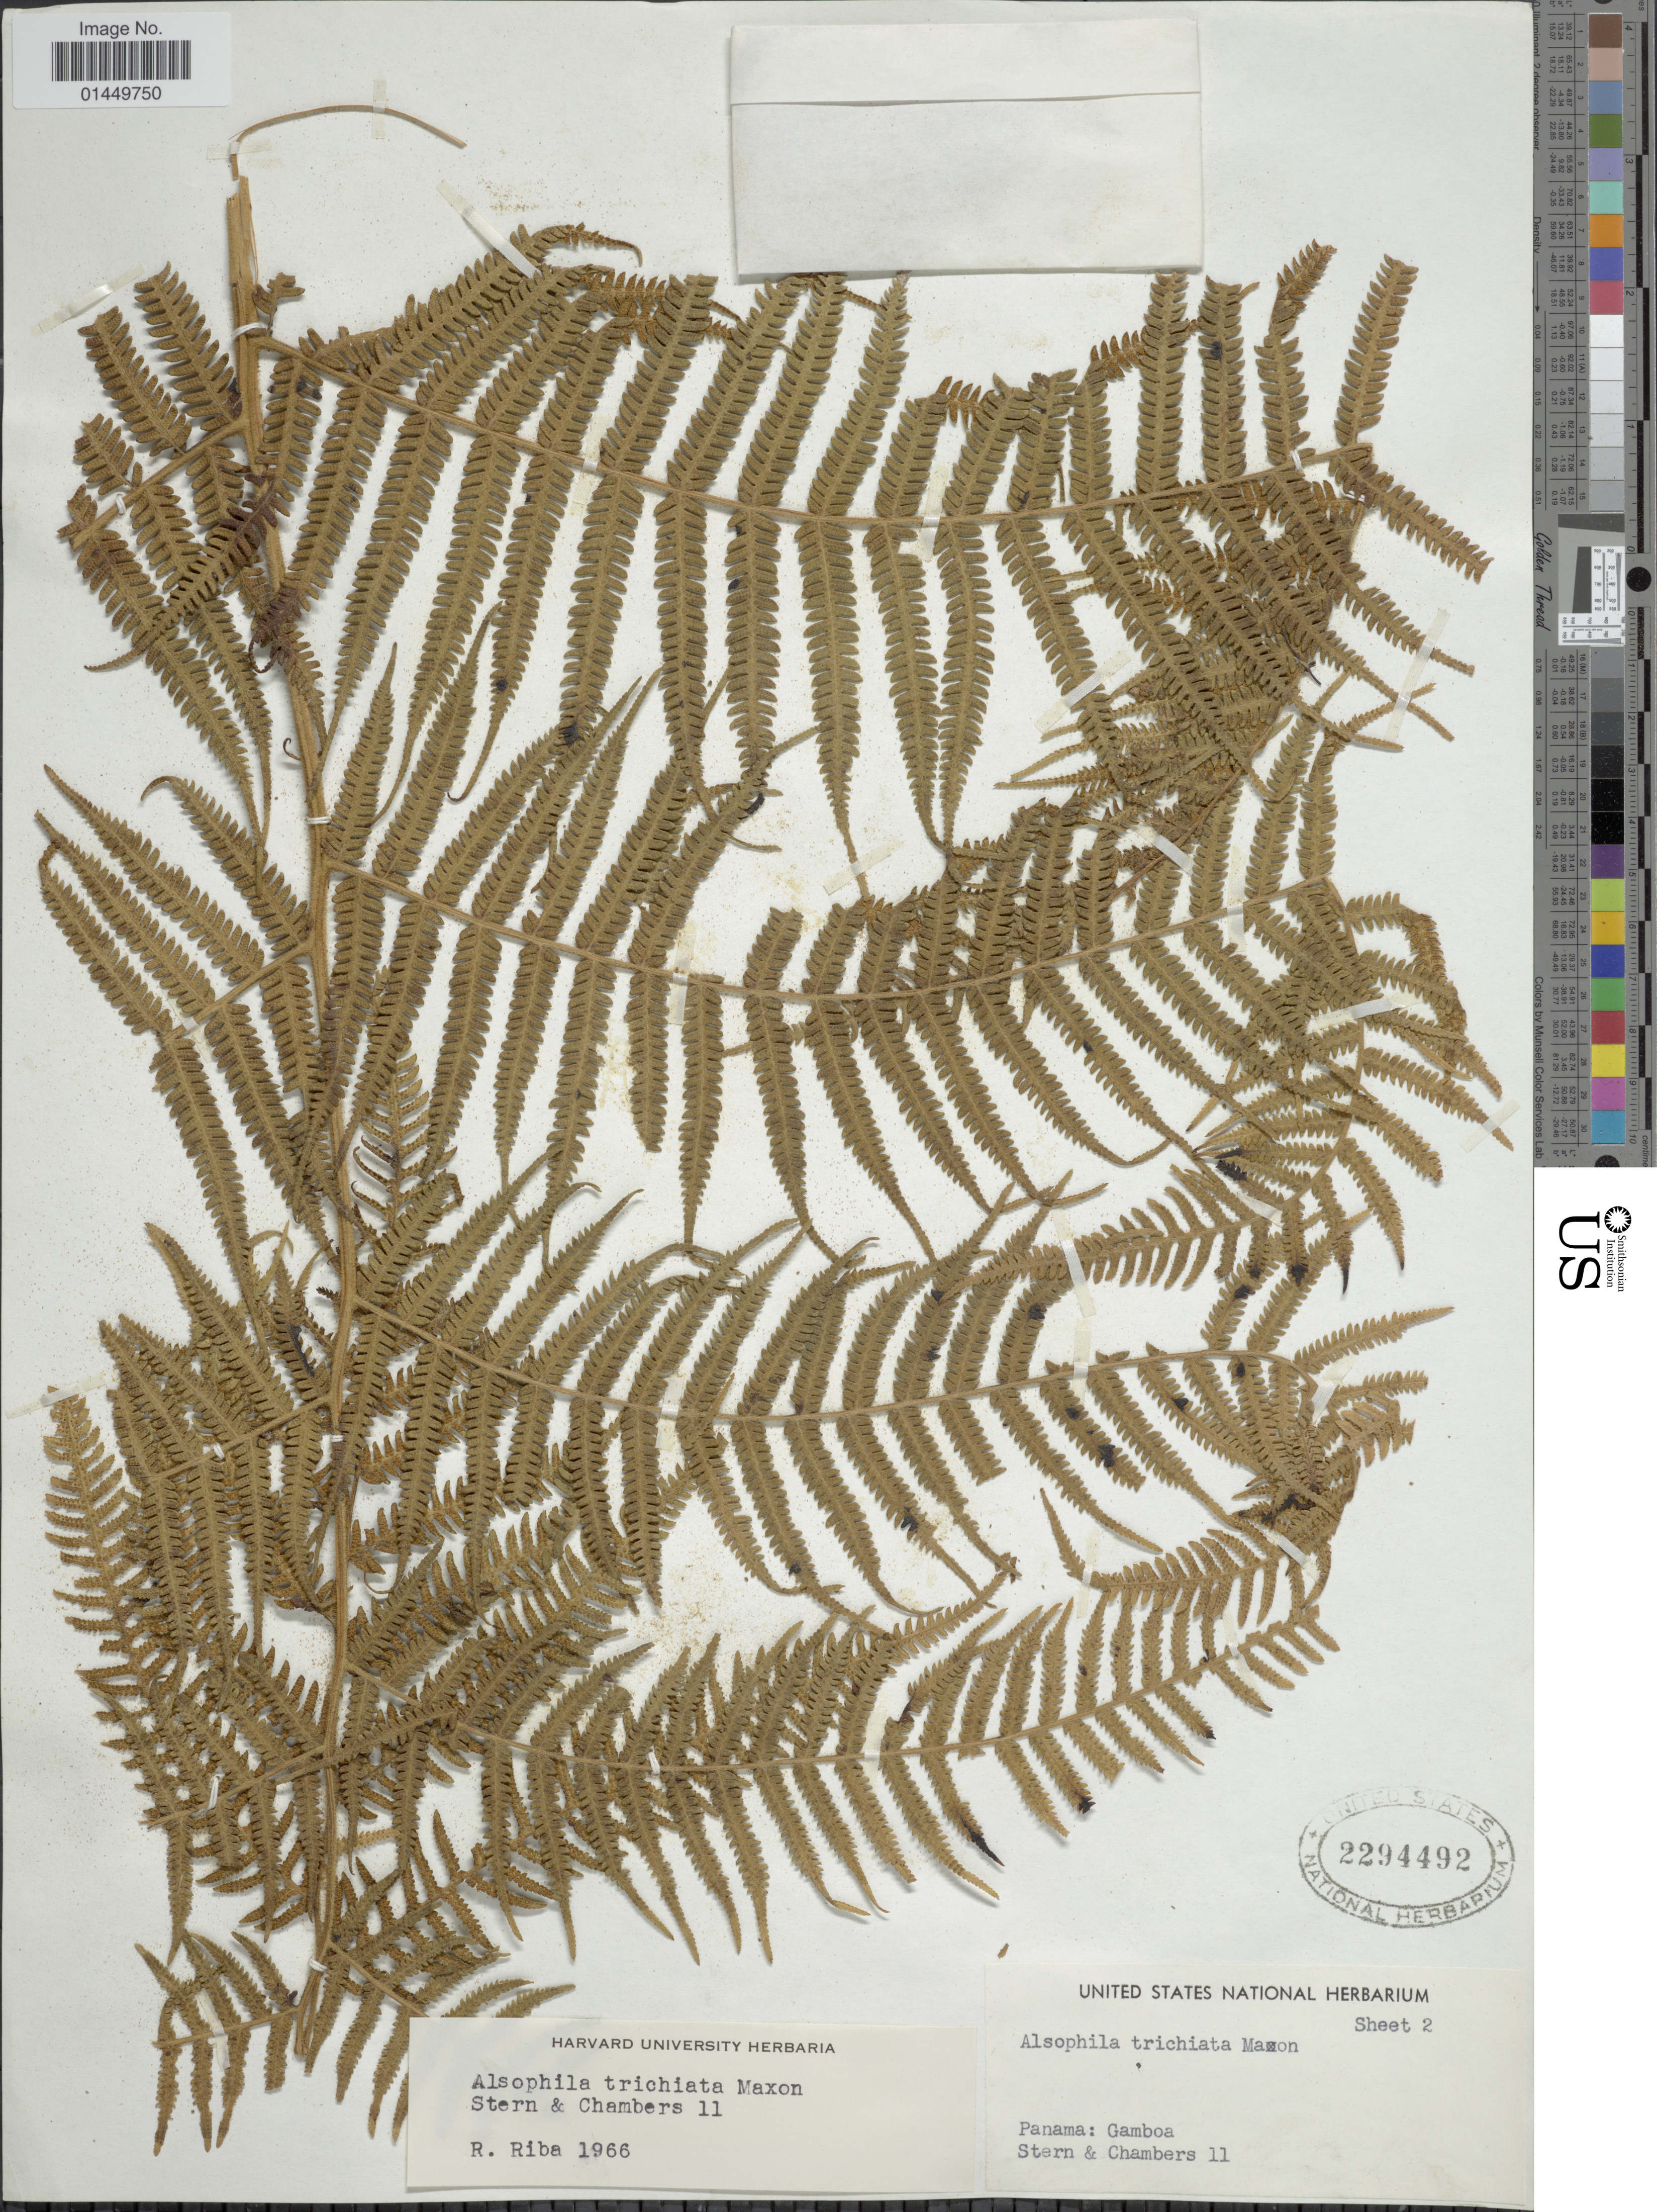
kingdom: Plantae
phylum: Tracheophyta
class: Polypodiopsida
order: Cyatheales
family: Cyatheaceae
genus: Cyathea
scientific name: Cyathea trichiata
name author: (Maxon) Domin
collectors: Stern & -. Chambers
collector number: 11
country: Panama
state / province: Colón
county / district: Canal Zone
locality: Gamboa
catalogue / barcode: US 2294492